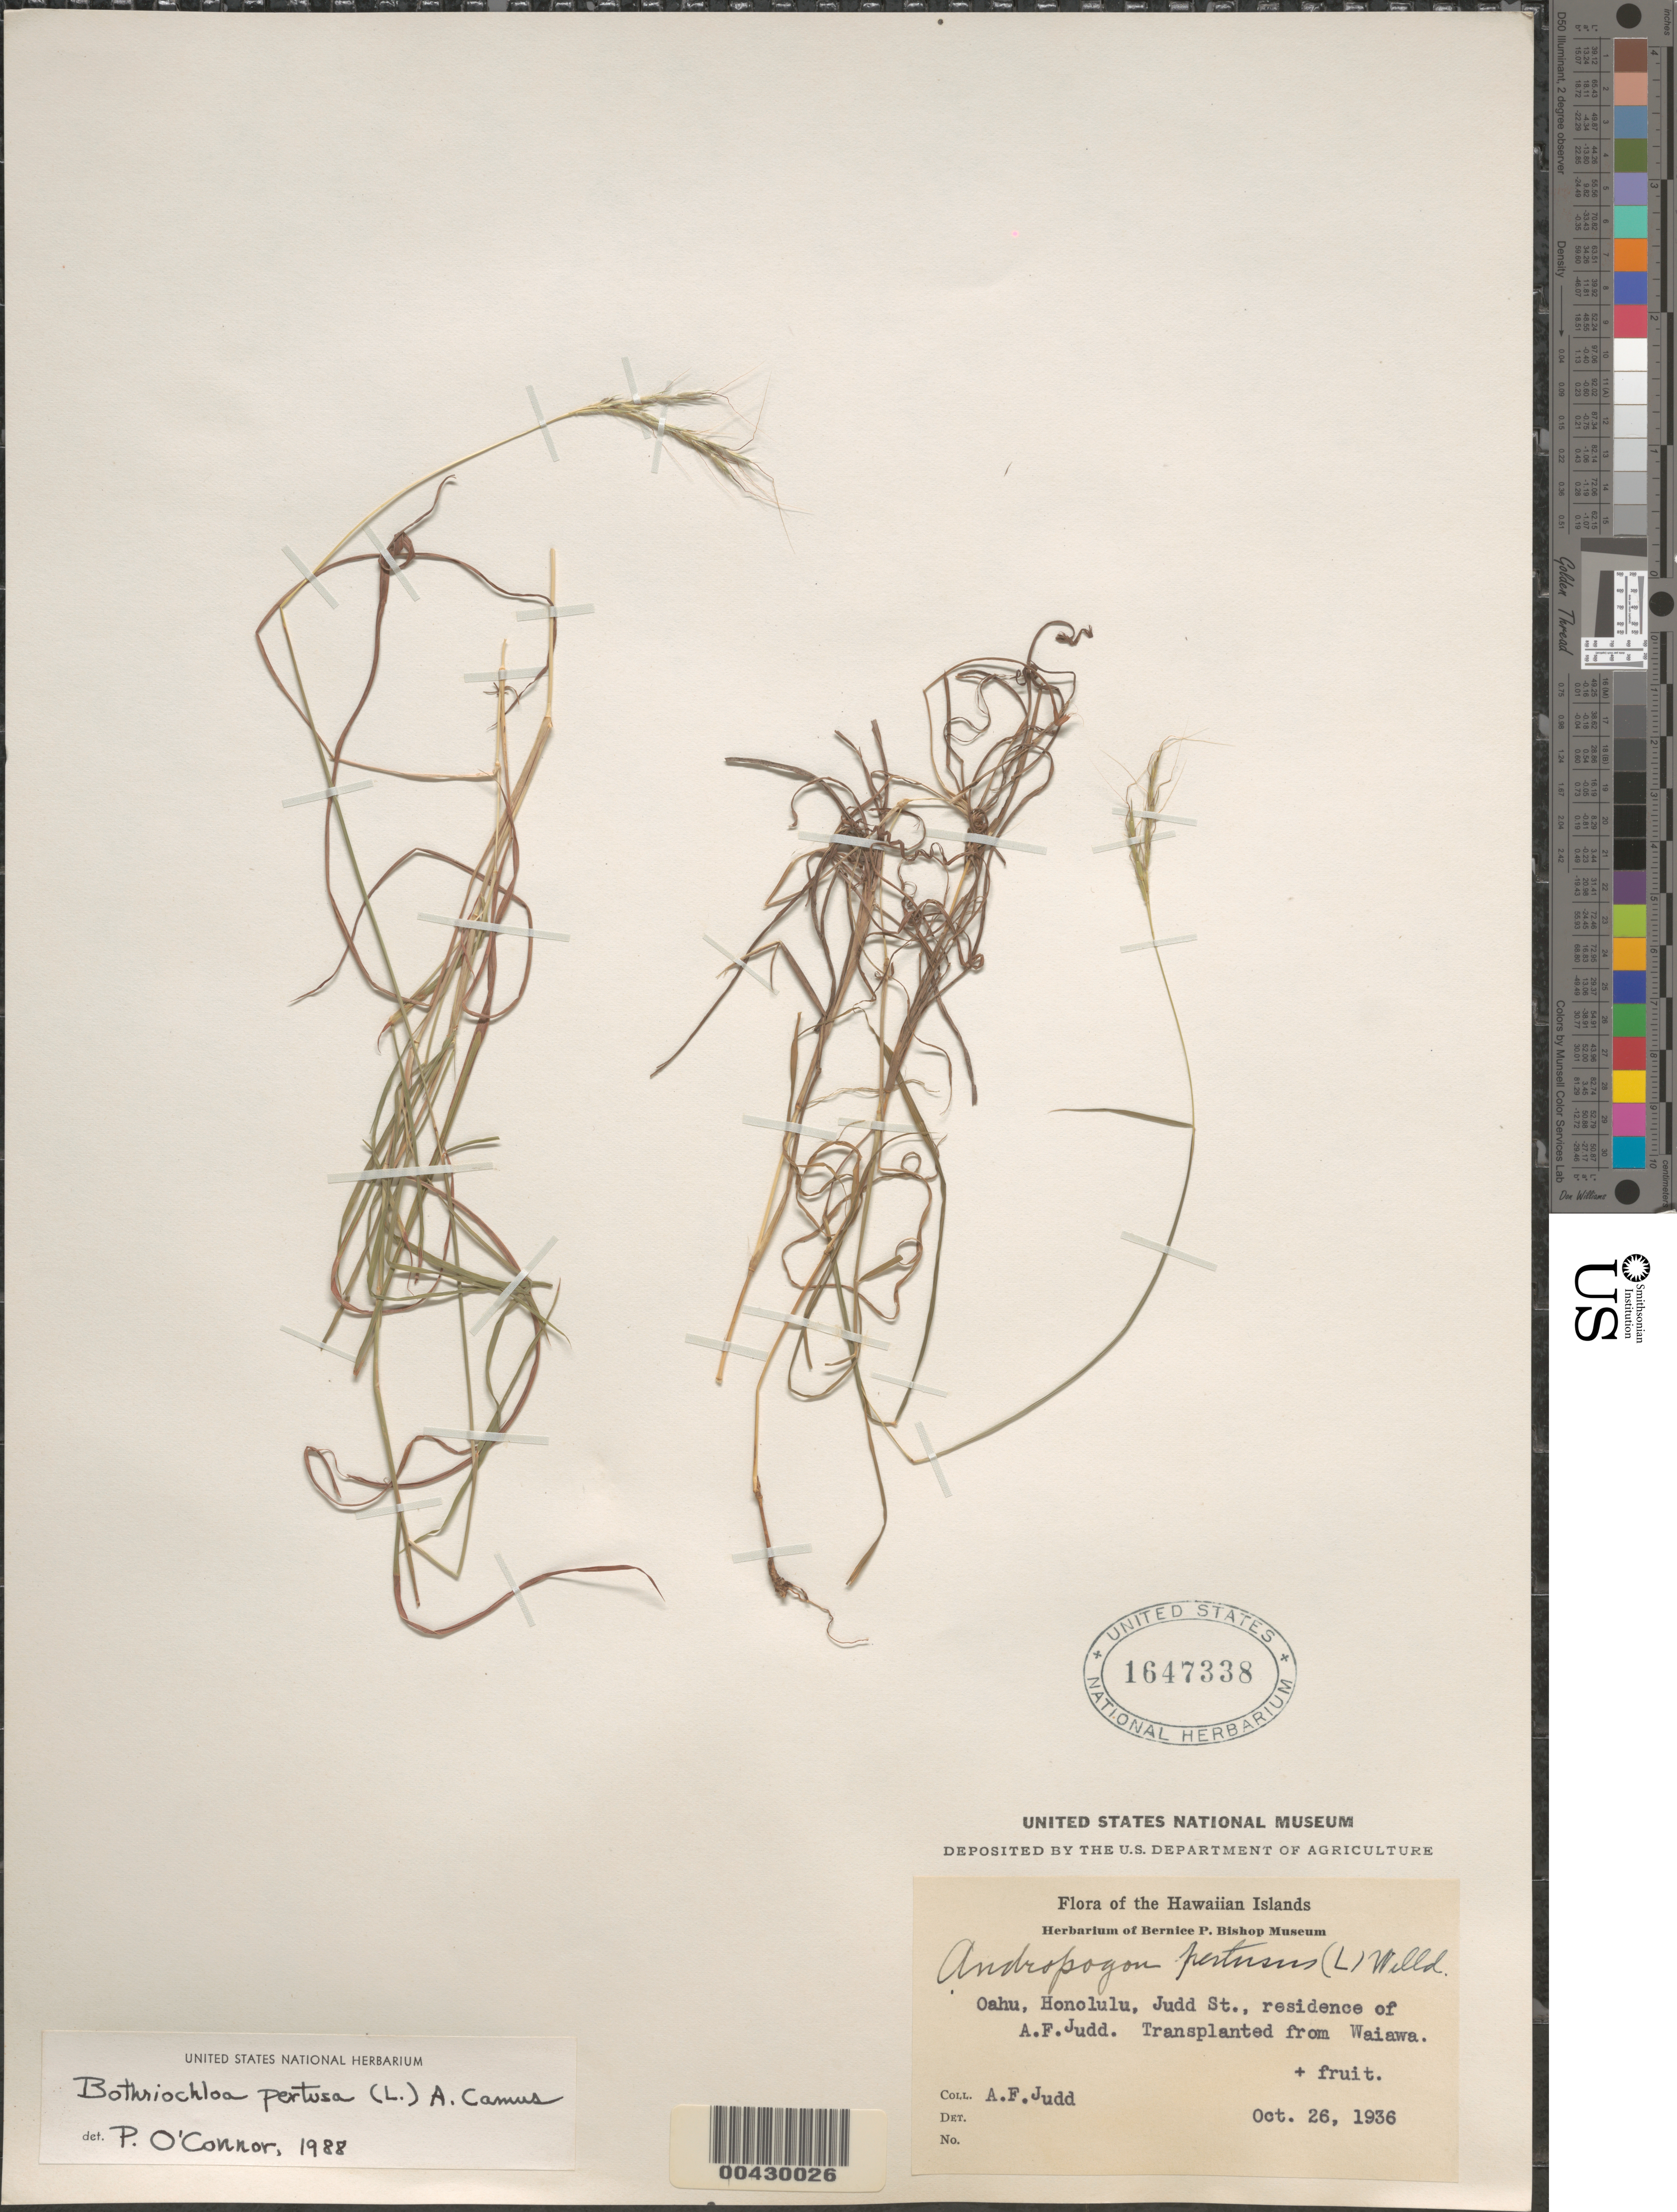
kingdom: Plantae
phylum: Tracheophyta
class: Liliopsida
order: Poales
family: Poaceae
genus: Bothriochloa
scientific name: Bothriochloa macra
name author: (Steud.) S.T. Blake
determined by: Faccenda, K.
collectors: A. Judd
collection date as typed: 26 Oct 1936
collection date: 1936-10-26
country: United States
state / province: Hawaii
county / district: Honolulu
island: Oahu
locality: Honolulu, Judd St., residence of A.F. Judd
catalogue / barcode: US 1647338